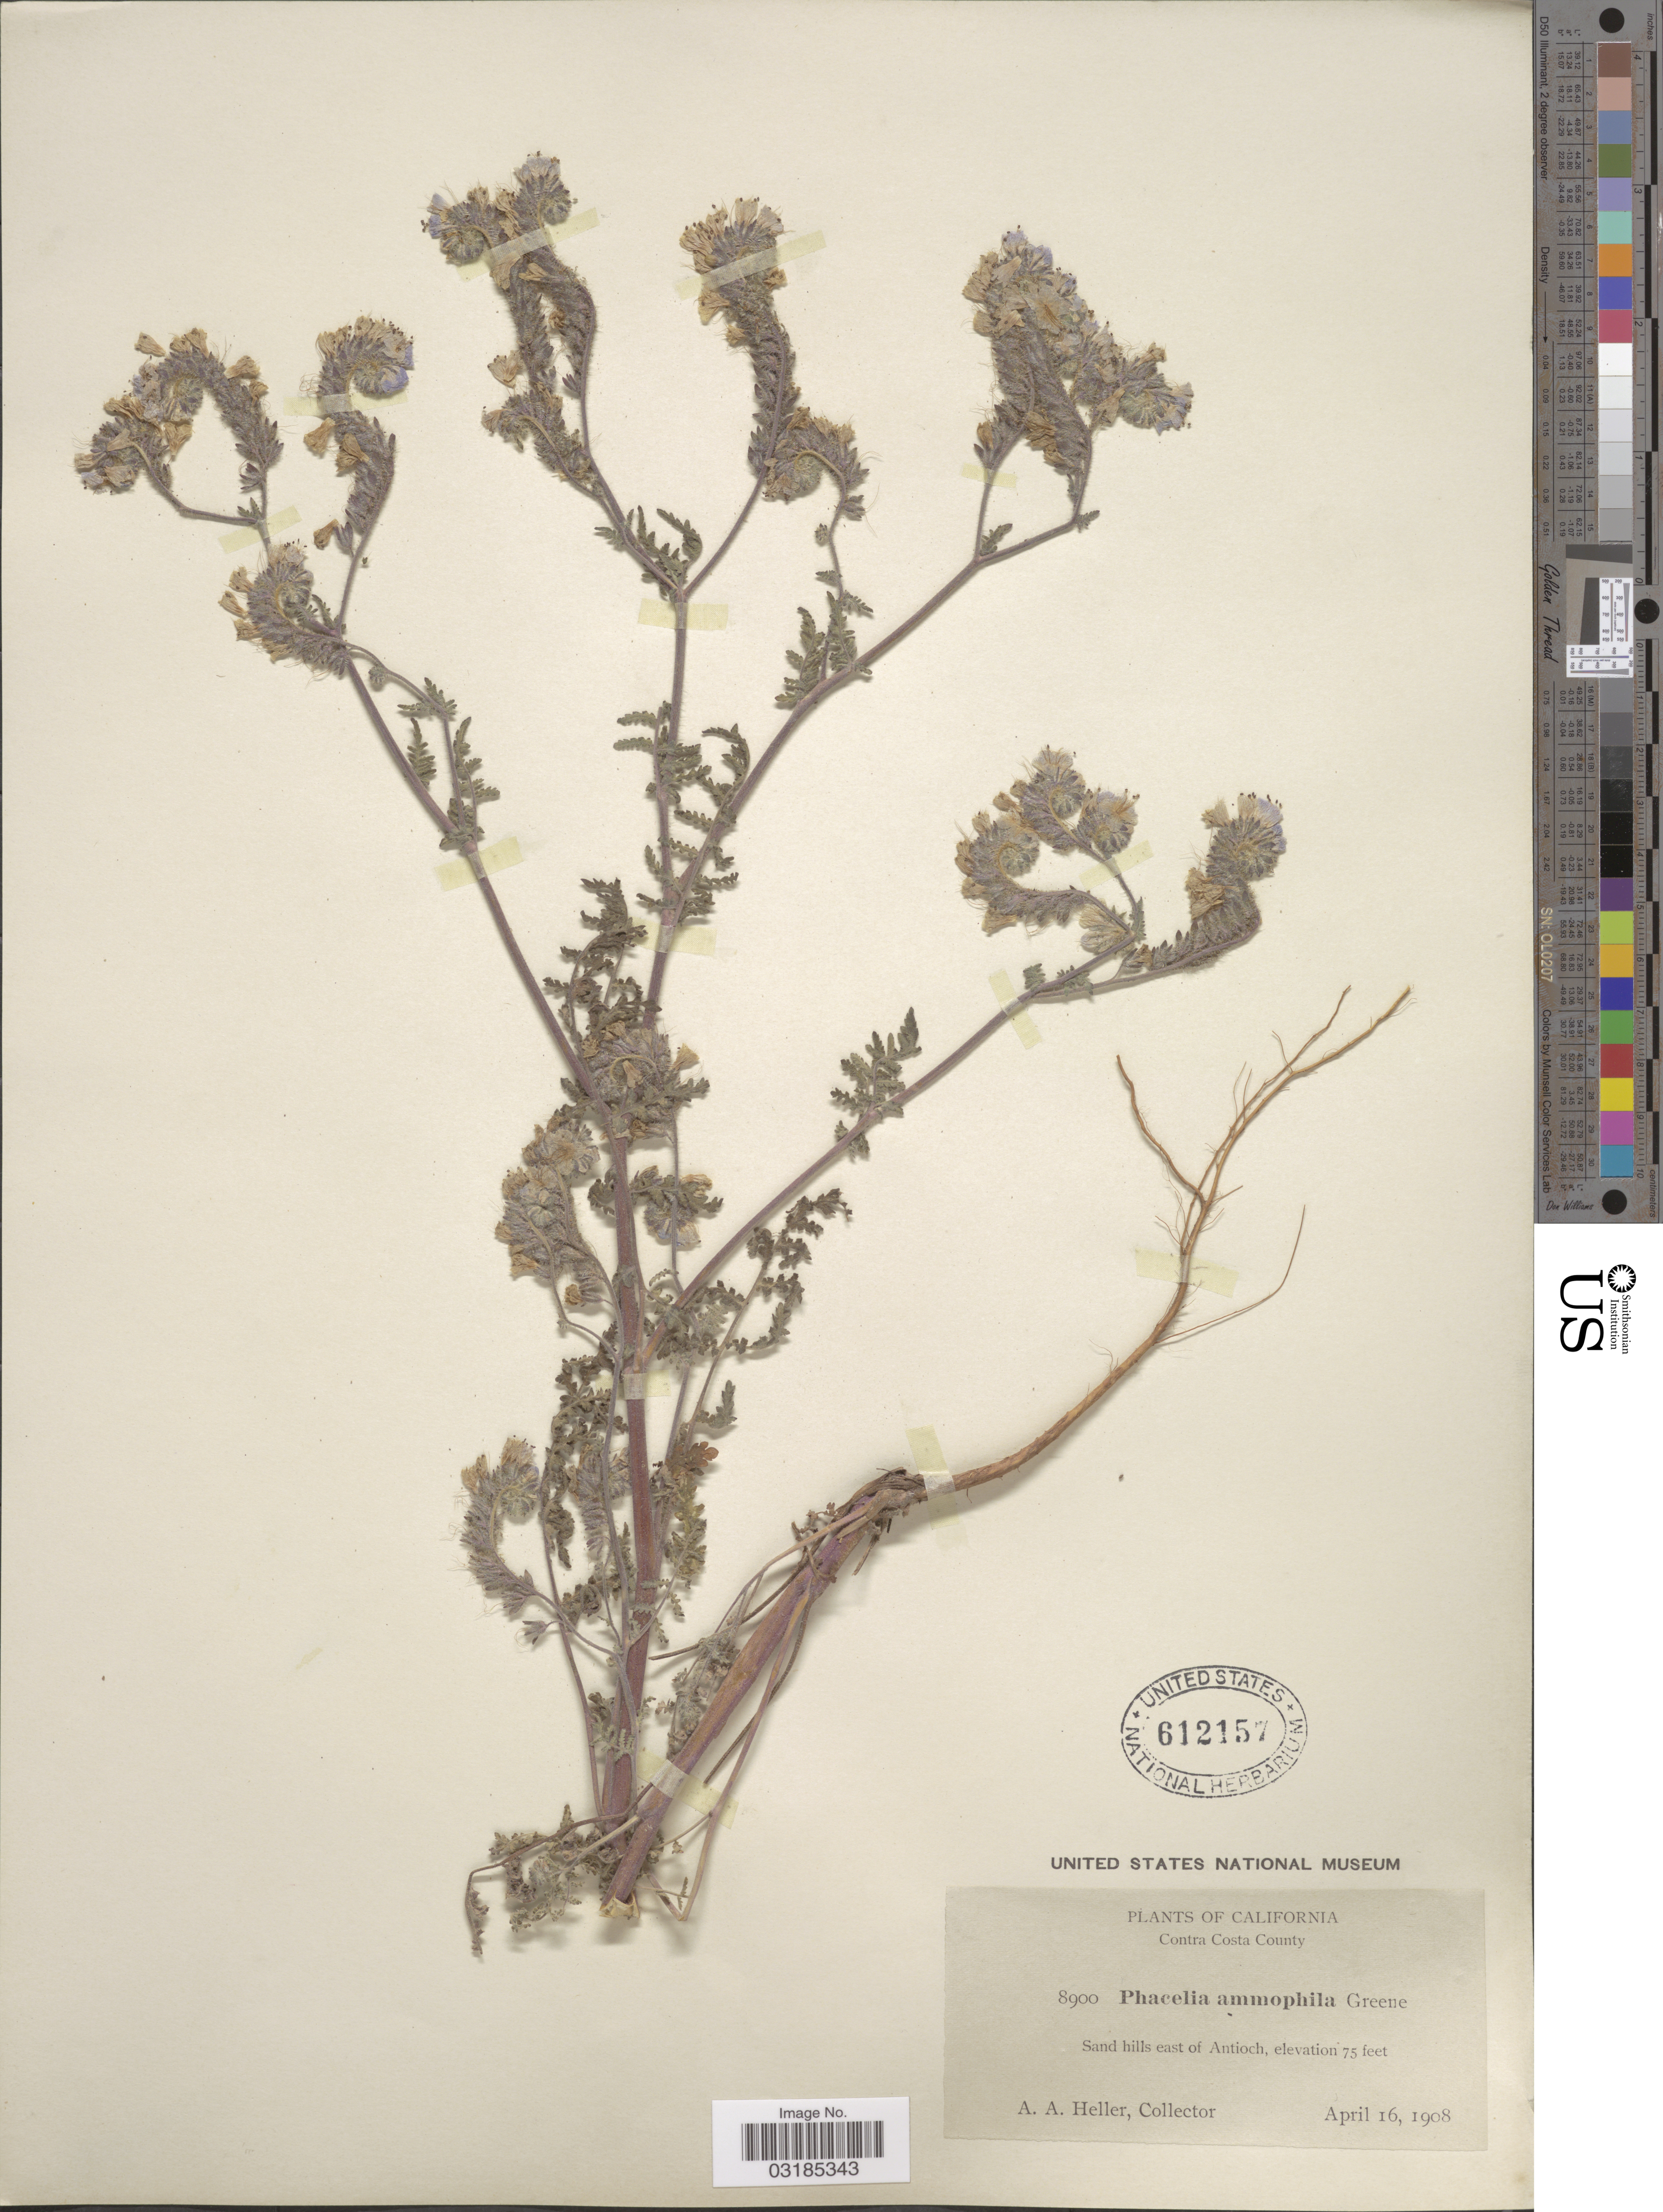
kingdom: Plantae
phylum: Tracheophyta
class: Magnoliopsida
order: Boraginales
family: Hydrophyllaceae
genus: Phacelia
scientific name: Phacelia distans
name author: Benth.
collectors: A. A. Heller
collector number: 8900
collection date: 1908-04-16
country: United States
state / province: California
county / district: Contra Costa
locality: Contra Costa County. Sand hills east of Antioch.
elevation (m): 23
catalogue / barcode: US 612157